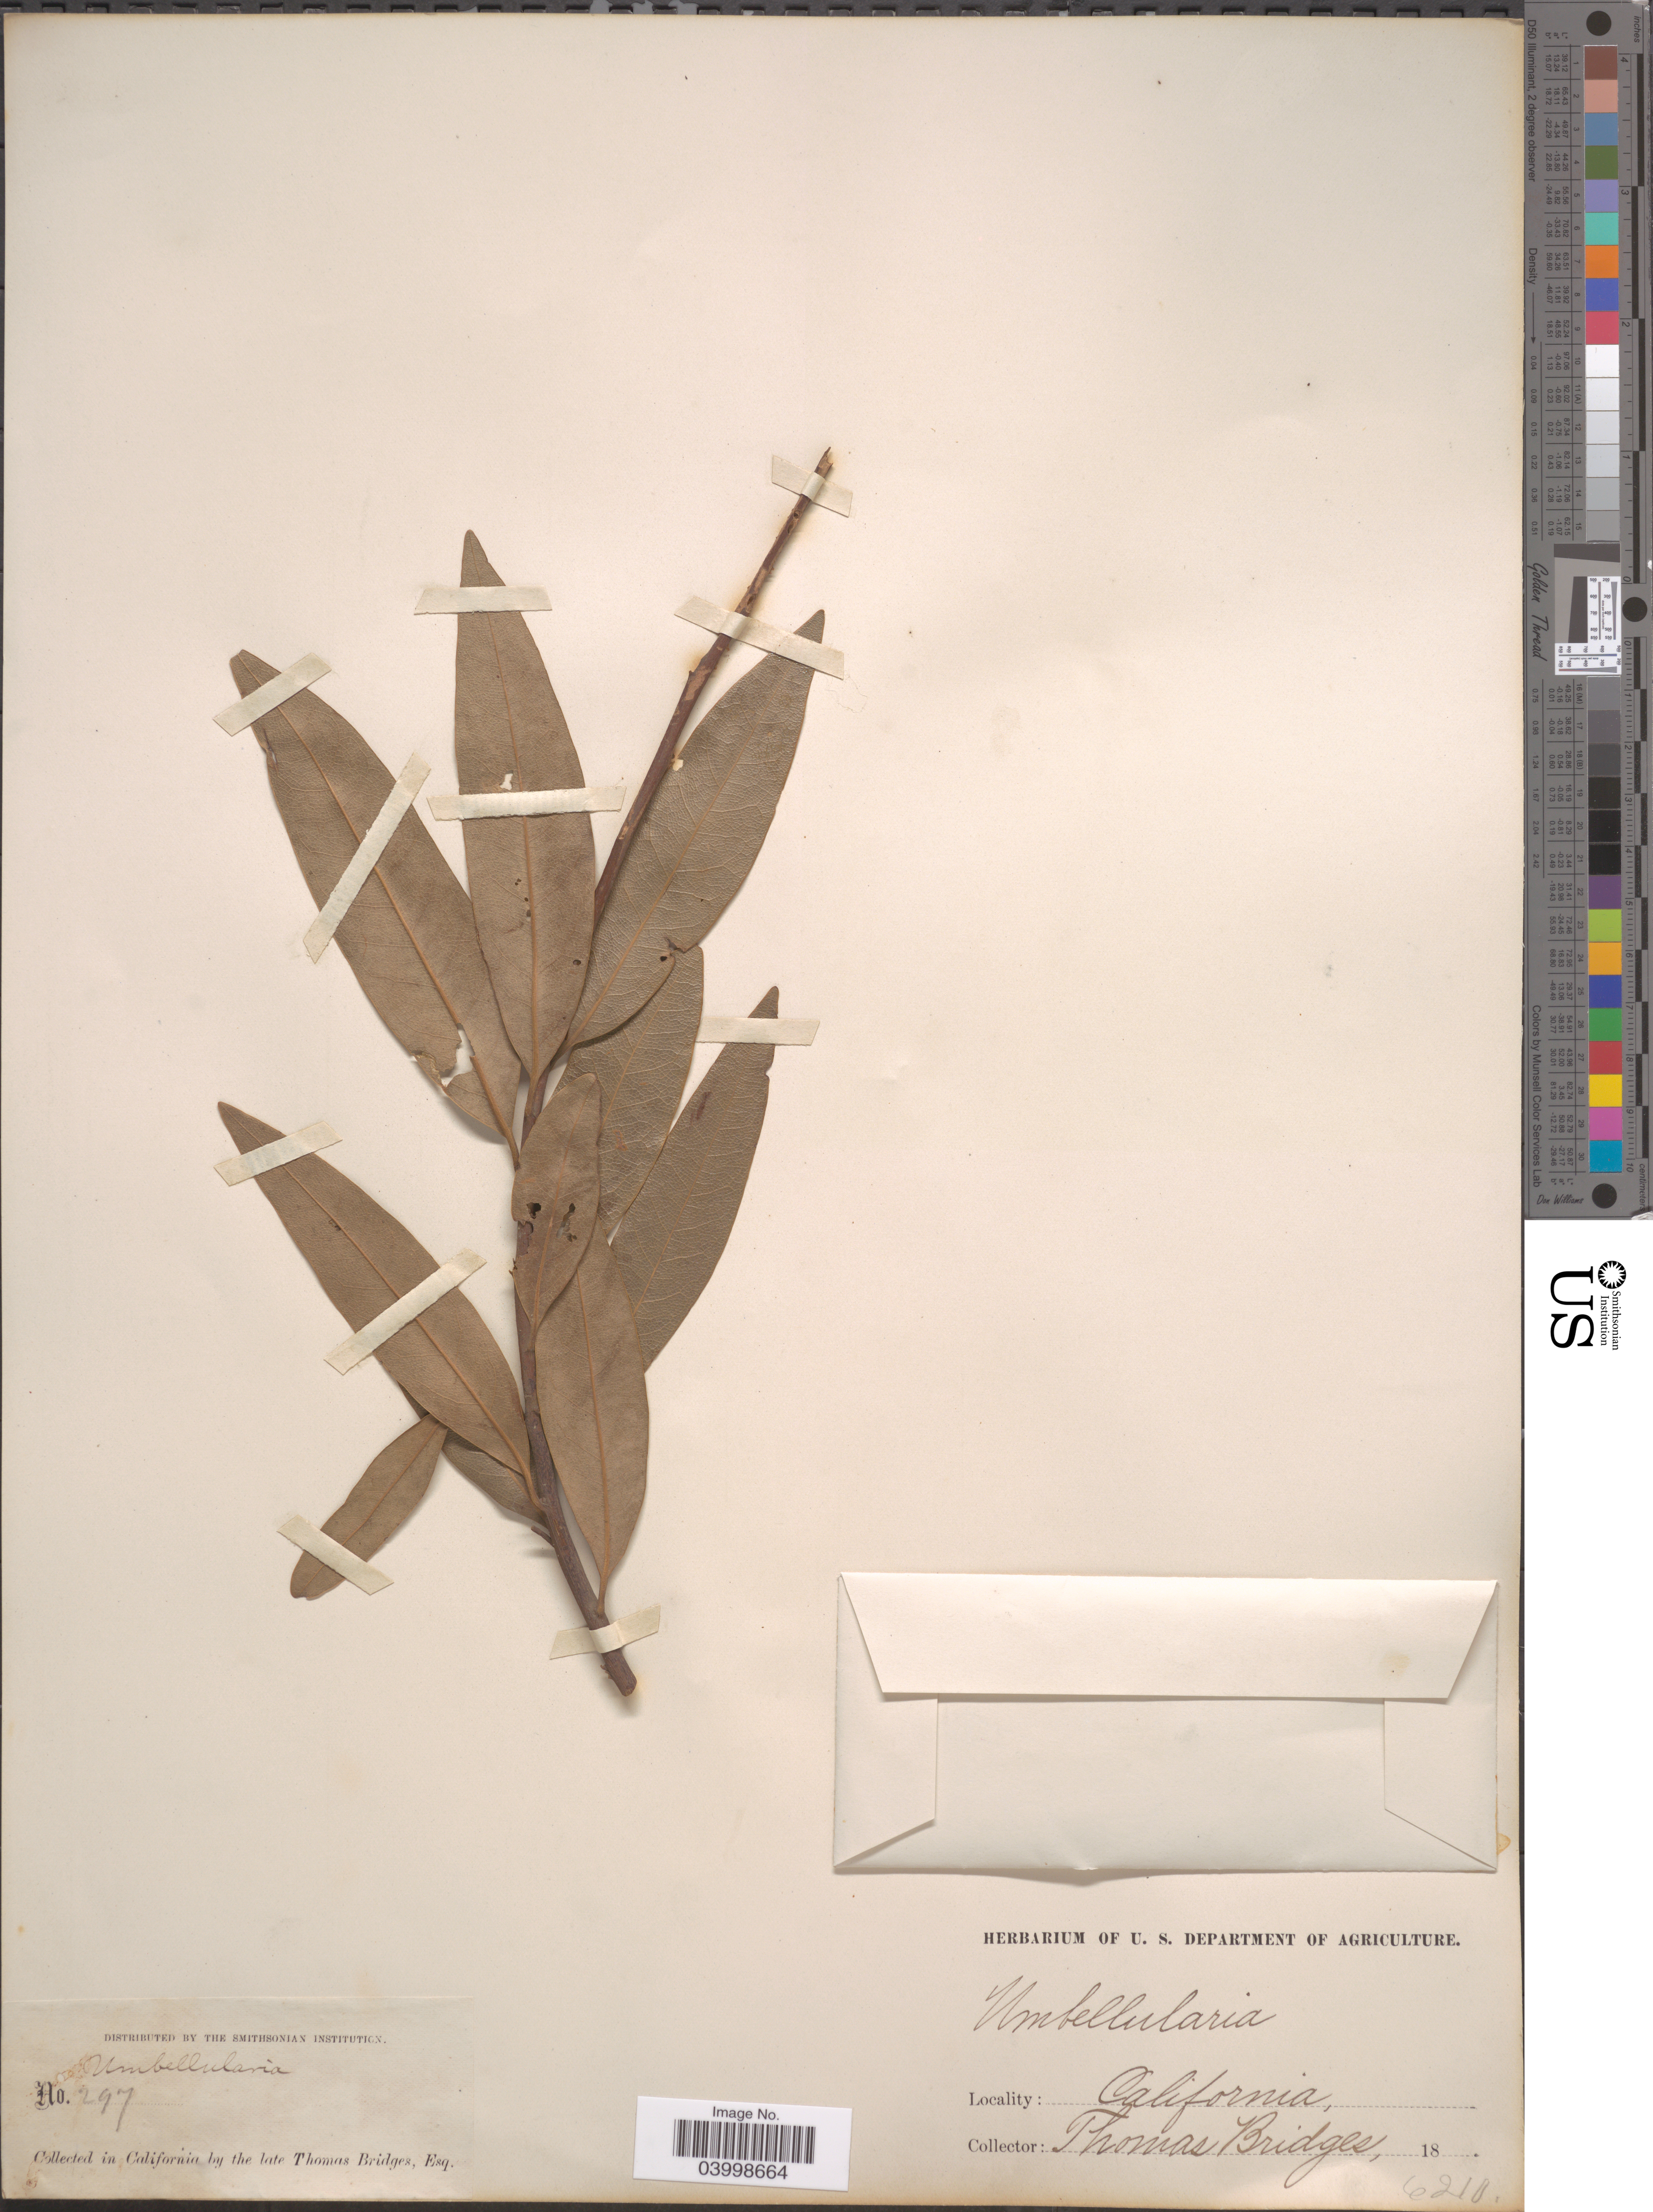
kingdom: Plantae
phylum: Tracheophyta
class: Magnoliopsida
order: Laurales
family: Lauraceae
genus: Umbellularia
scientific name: Umbellularia californica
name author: (Hook. & Arn.) Nutt.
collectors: T. Bridges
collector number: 297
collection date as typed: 18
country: United States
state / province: California